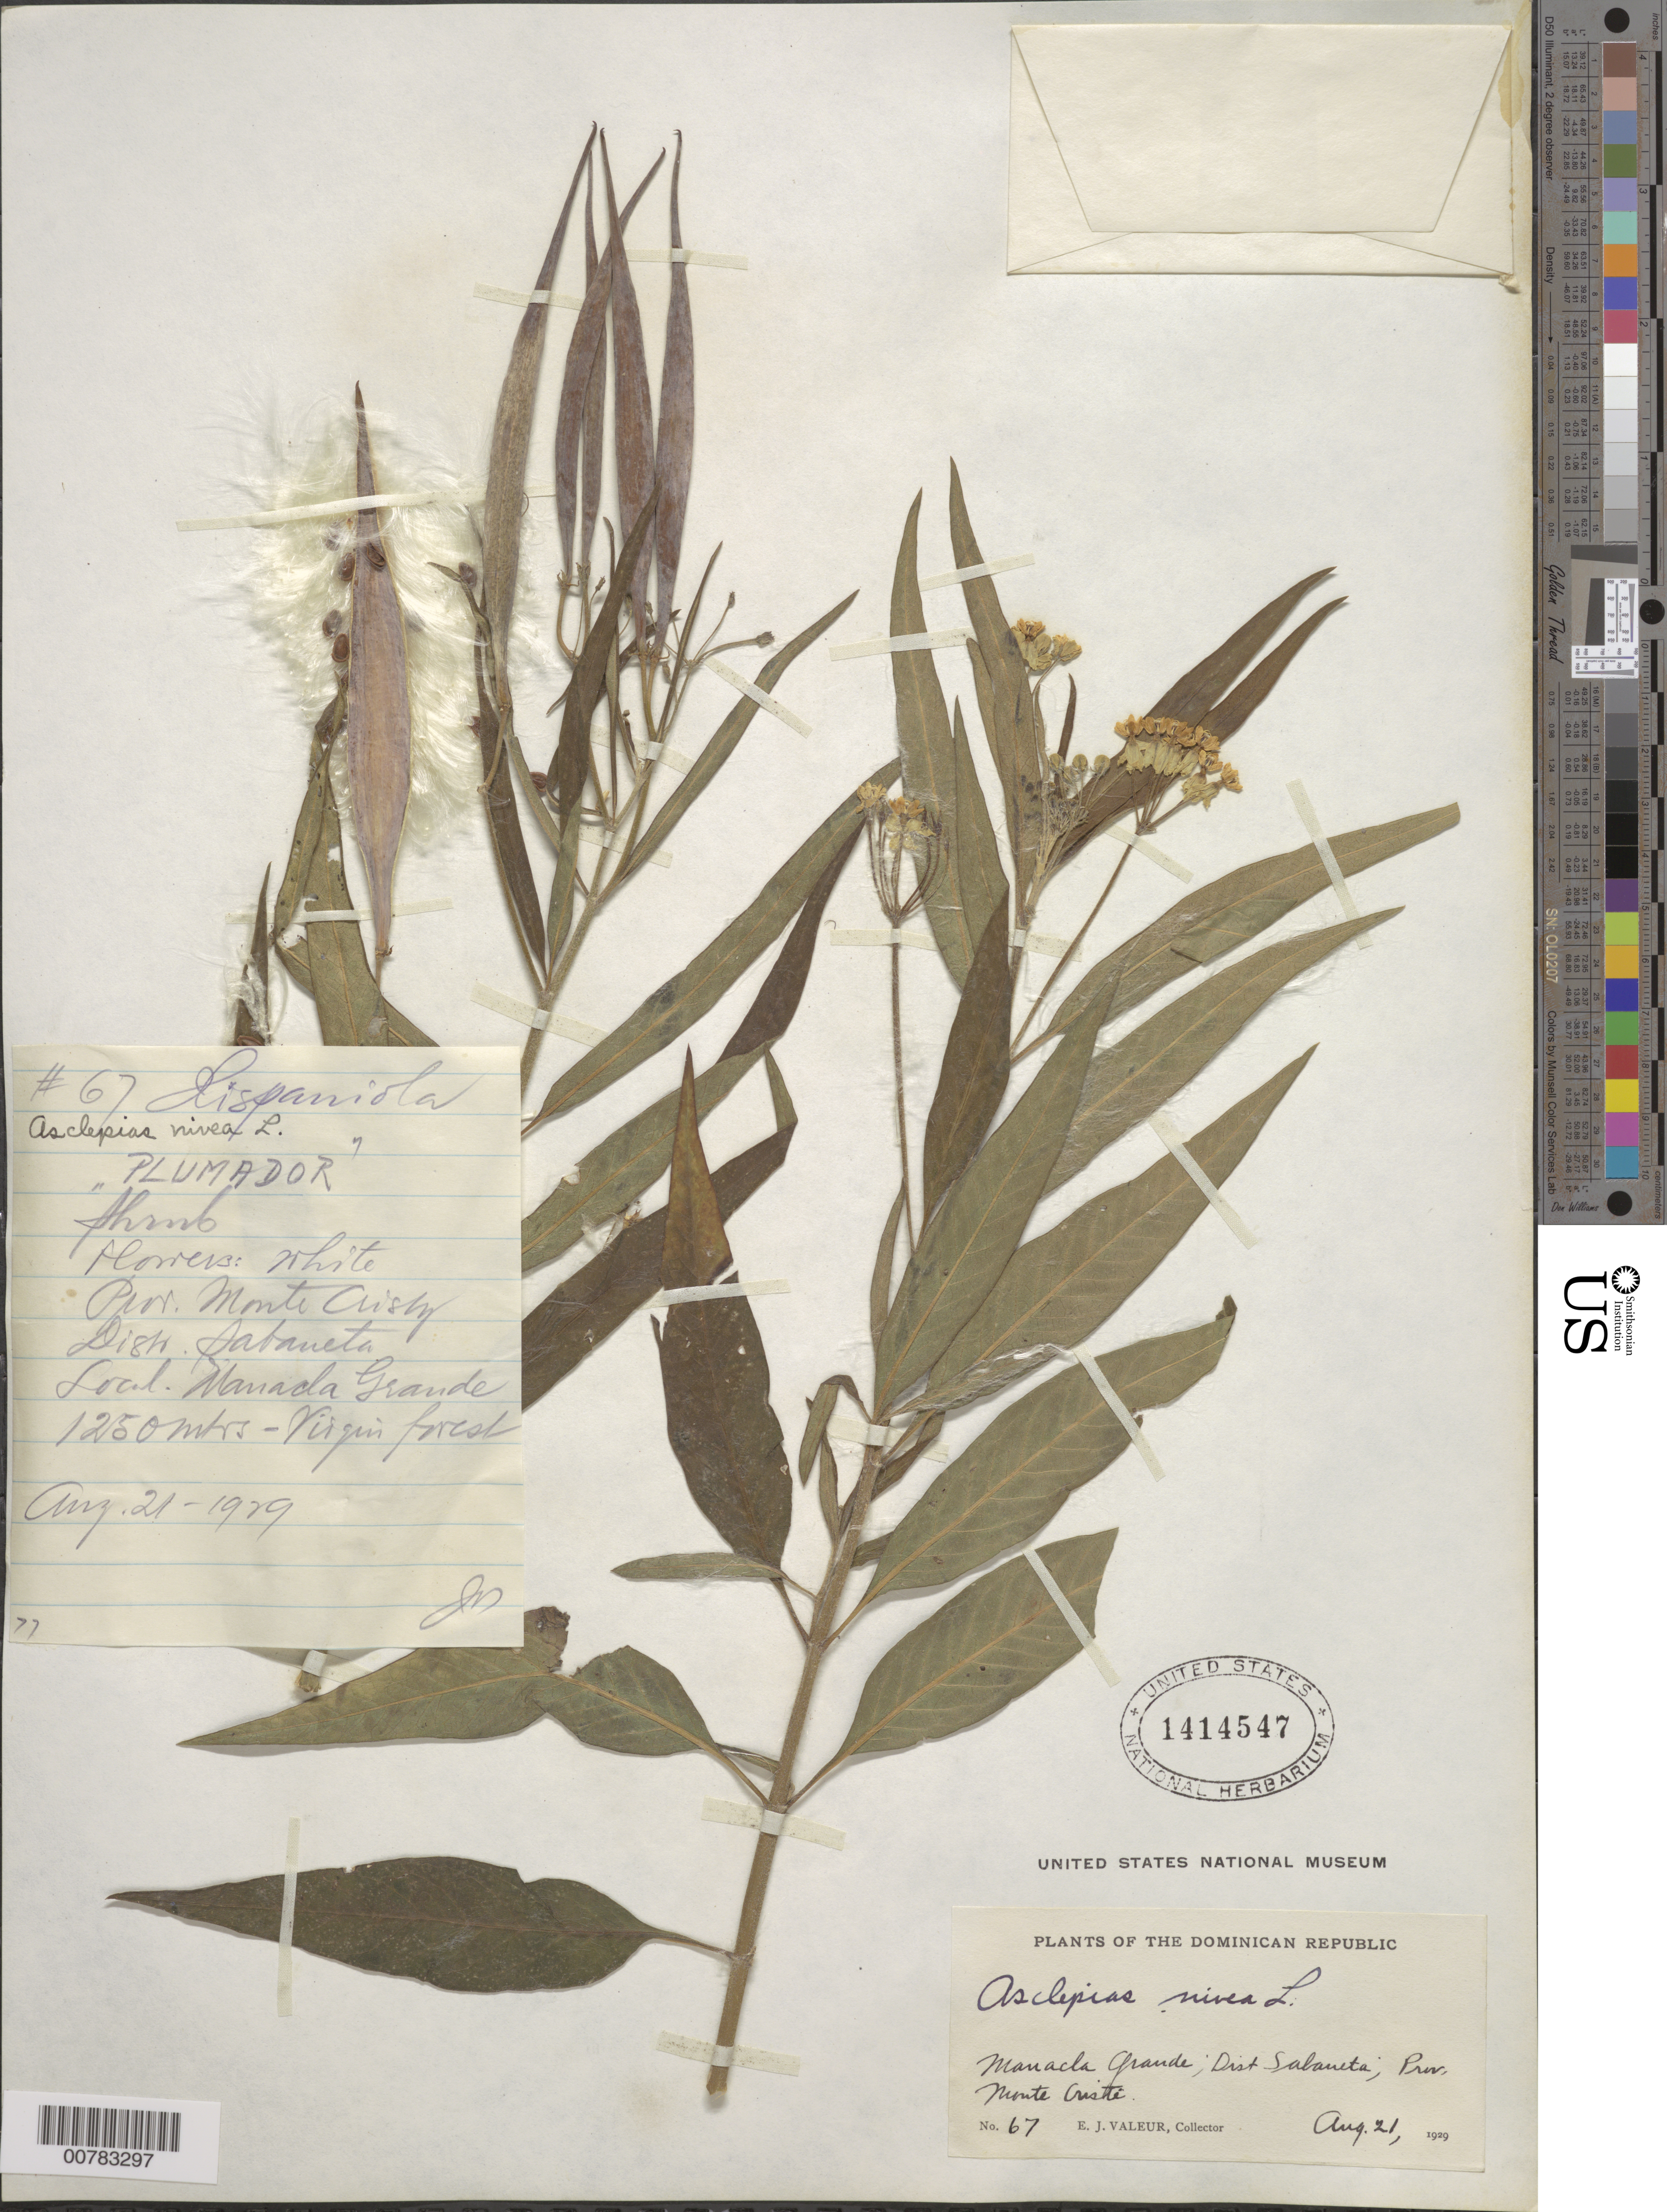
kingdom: Plantae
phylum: Tracheophyta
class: Magnoliopsida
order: Gentianales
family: Apocynaceae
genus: Asclepias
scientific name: Asclepias nivea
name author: L.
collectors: E. Valeur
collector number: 67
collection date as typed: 21 Aug 1929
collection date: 1929-08-21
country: Dominican Republic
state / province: Monte Cristi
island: Hispaniola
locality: Sabaneta, Manacla Grande.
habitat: Virgin forest.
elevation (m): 1250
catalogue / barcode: US 1414547